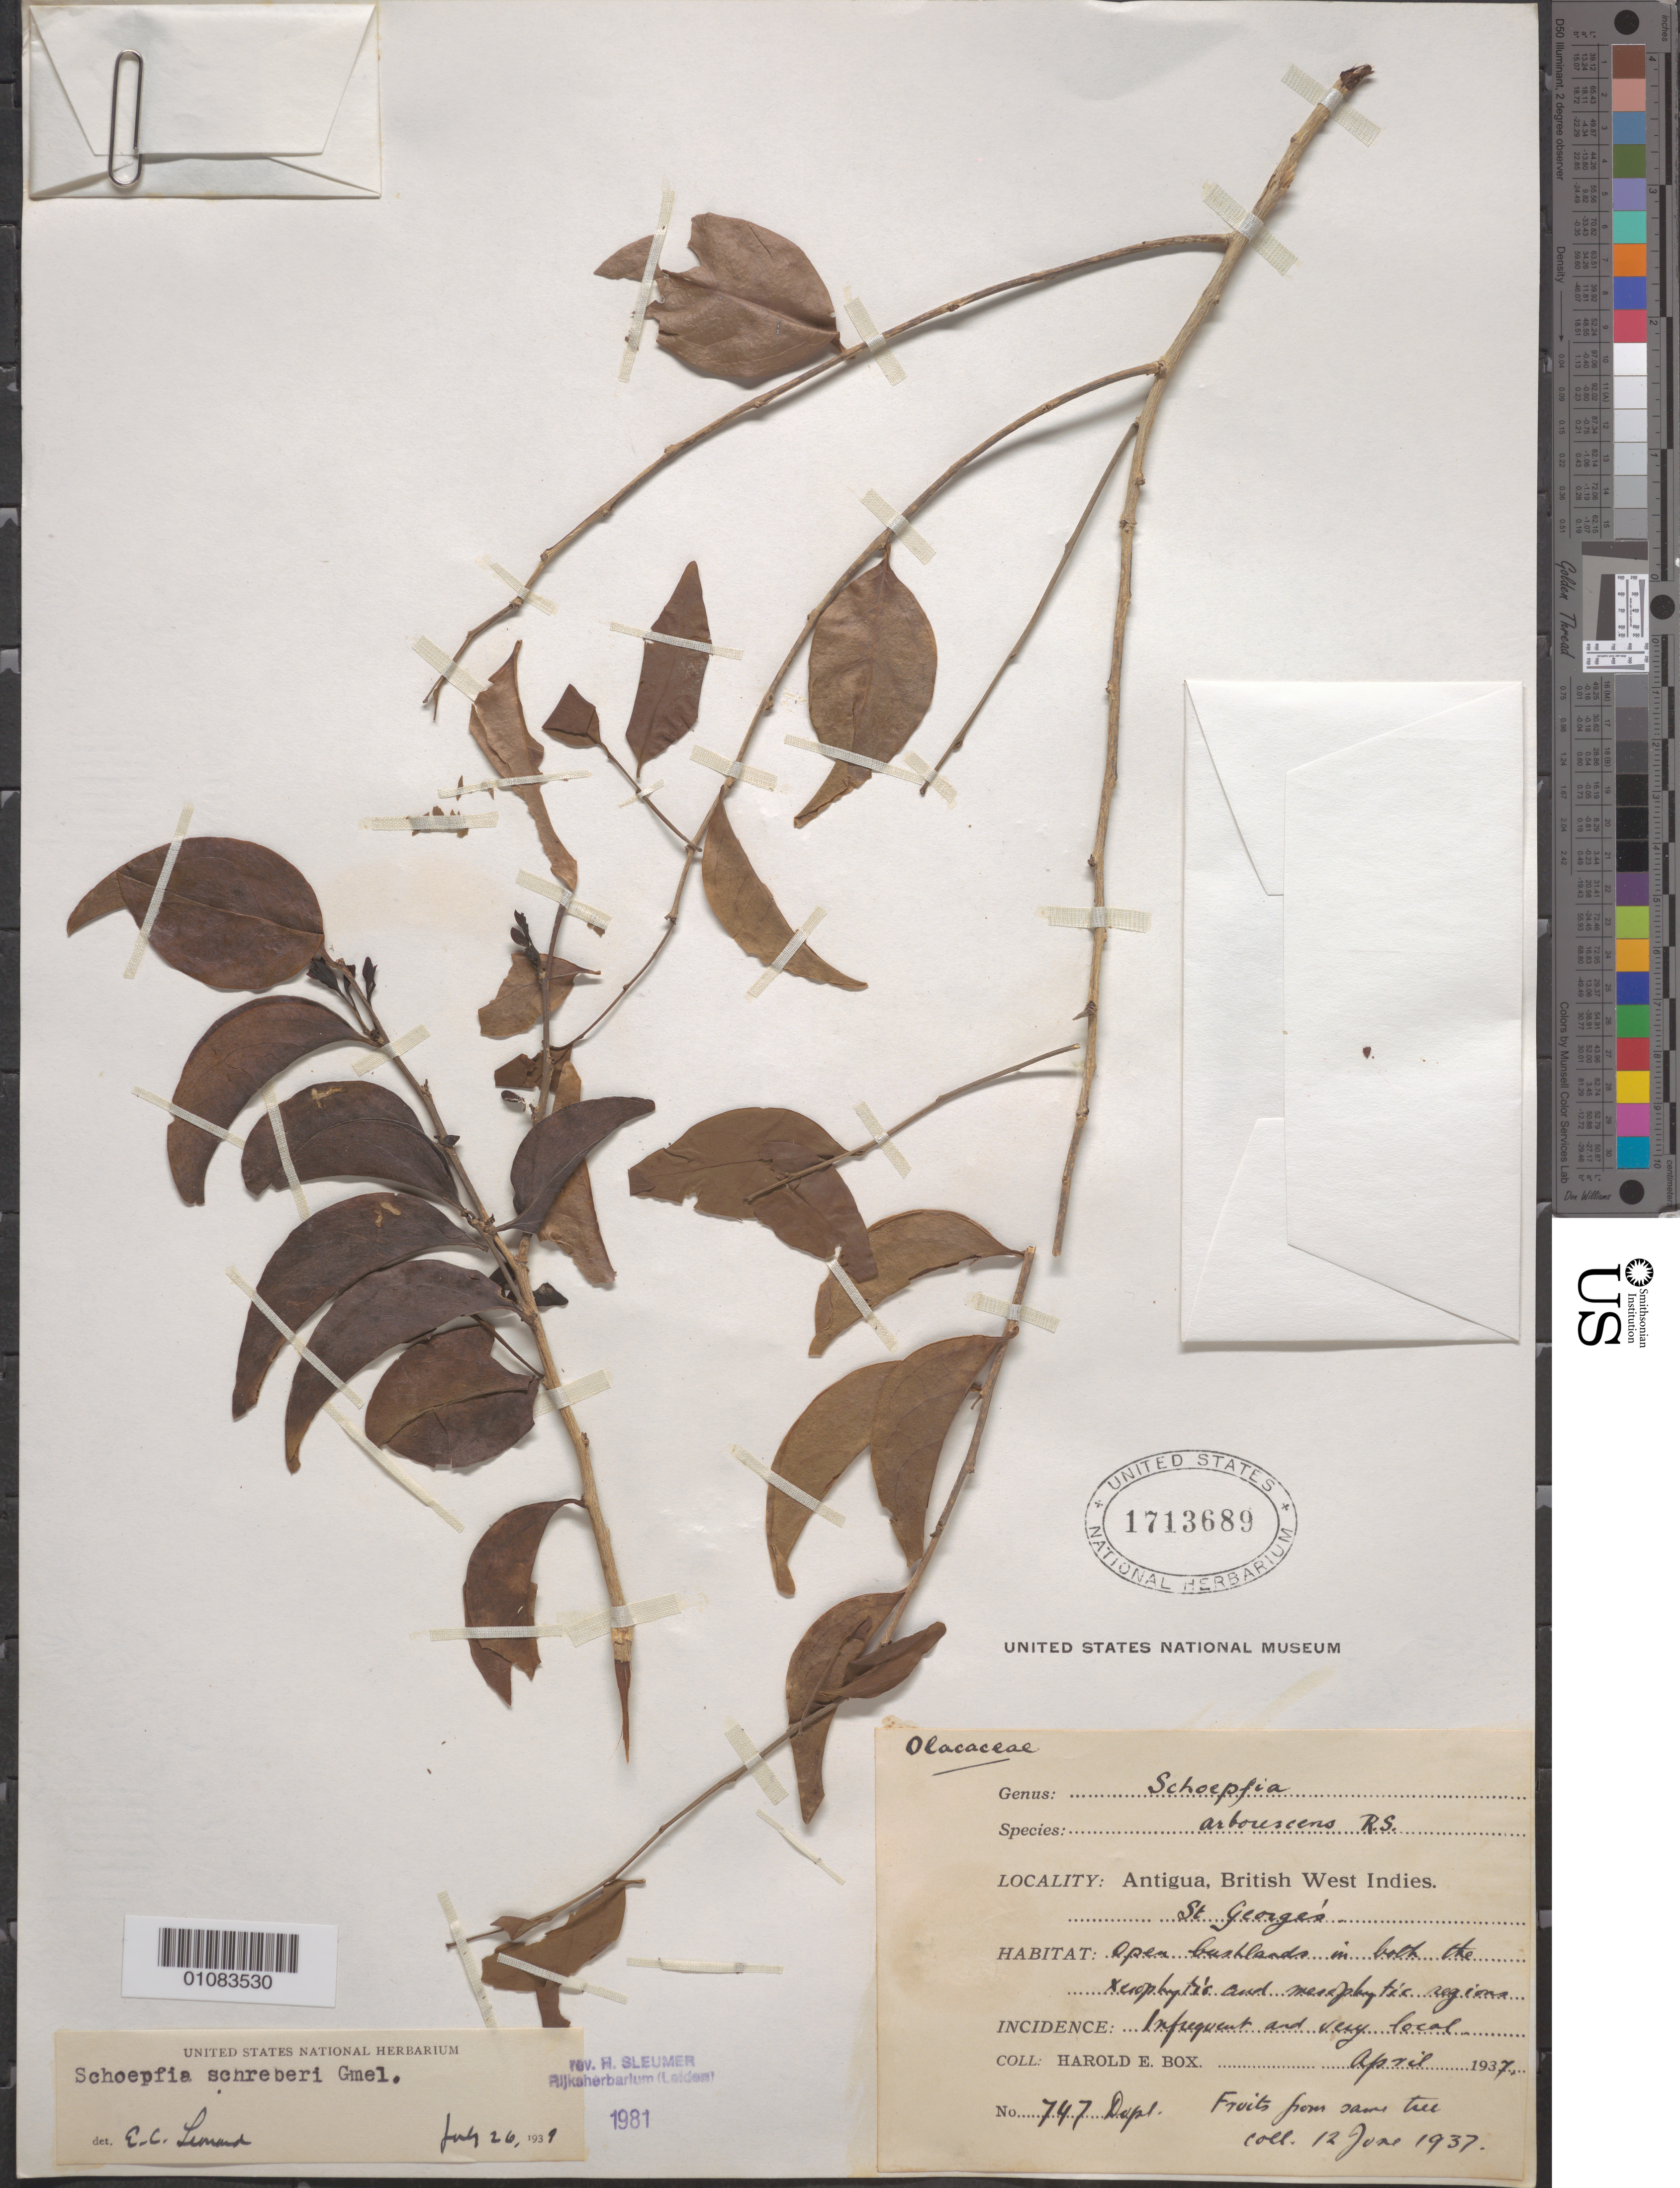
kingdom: Plantae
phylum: Tracheophyta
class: Magnoliopsida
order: Santalales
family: Schoepfiaceae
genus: Schoepfia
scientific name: Schoepfia schreberi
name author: J.F. Gmel.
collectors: H. E. Box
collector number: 747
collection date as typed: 12 Jun 1937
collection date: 1937-06-12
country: Antigua and Barbuda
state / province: Saint George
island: Antigua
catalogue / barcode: US 1713689